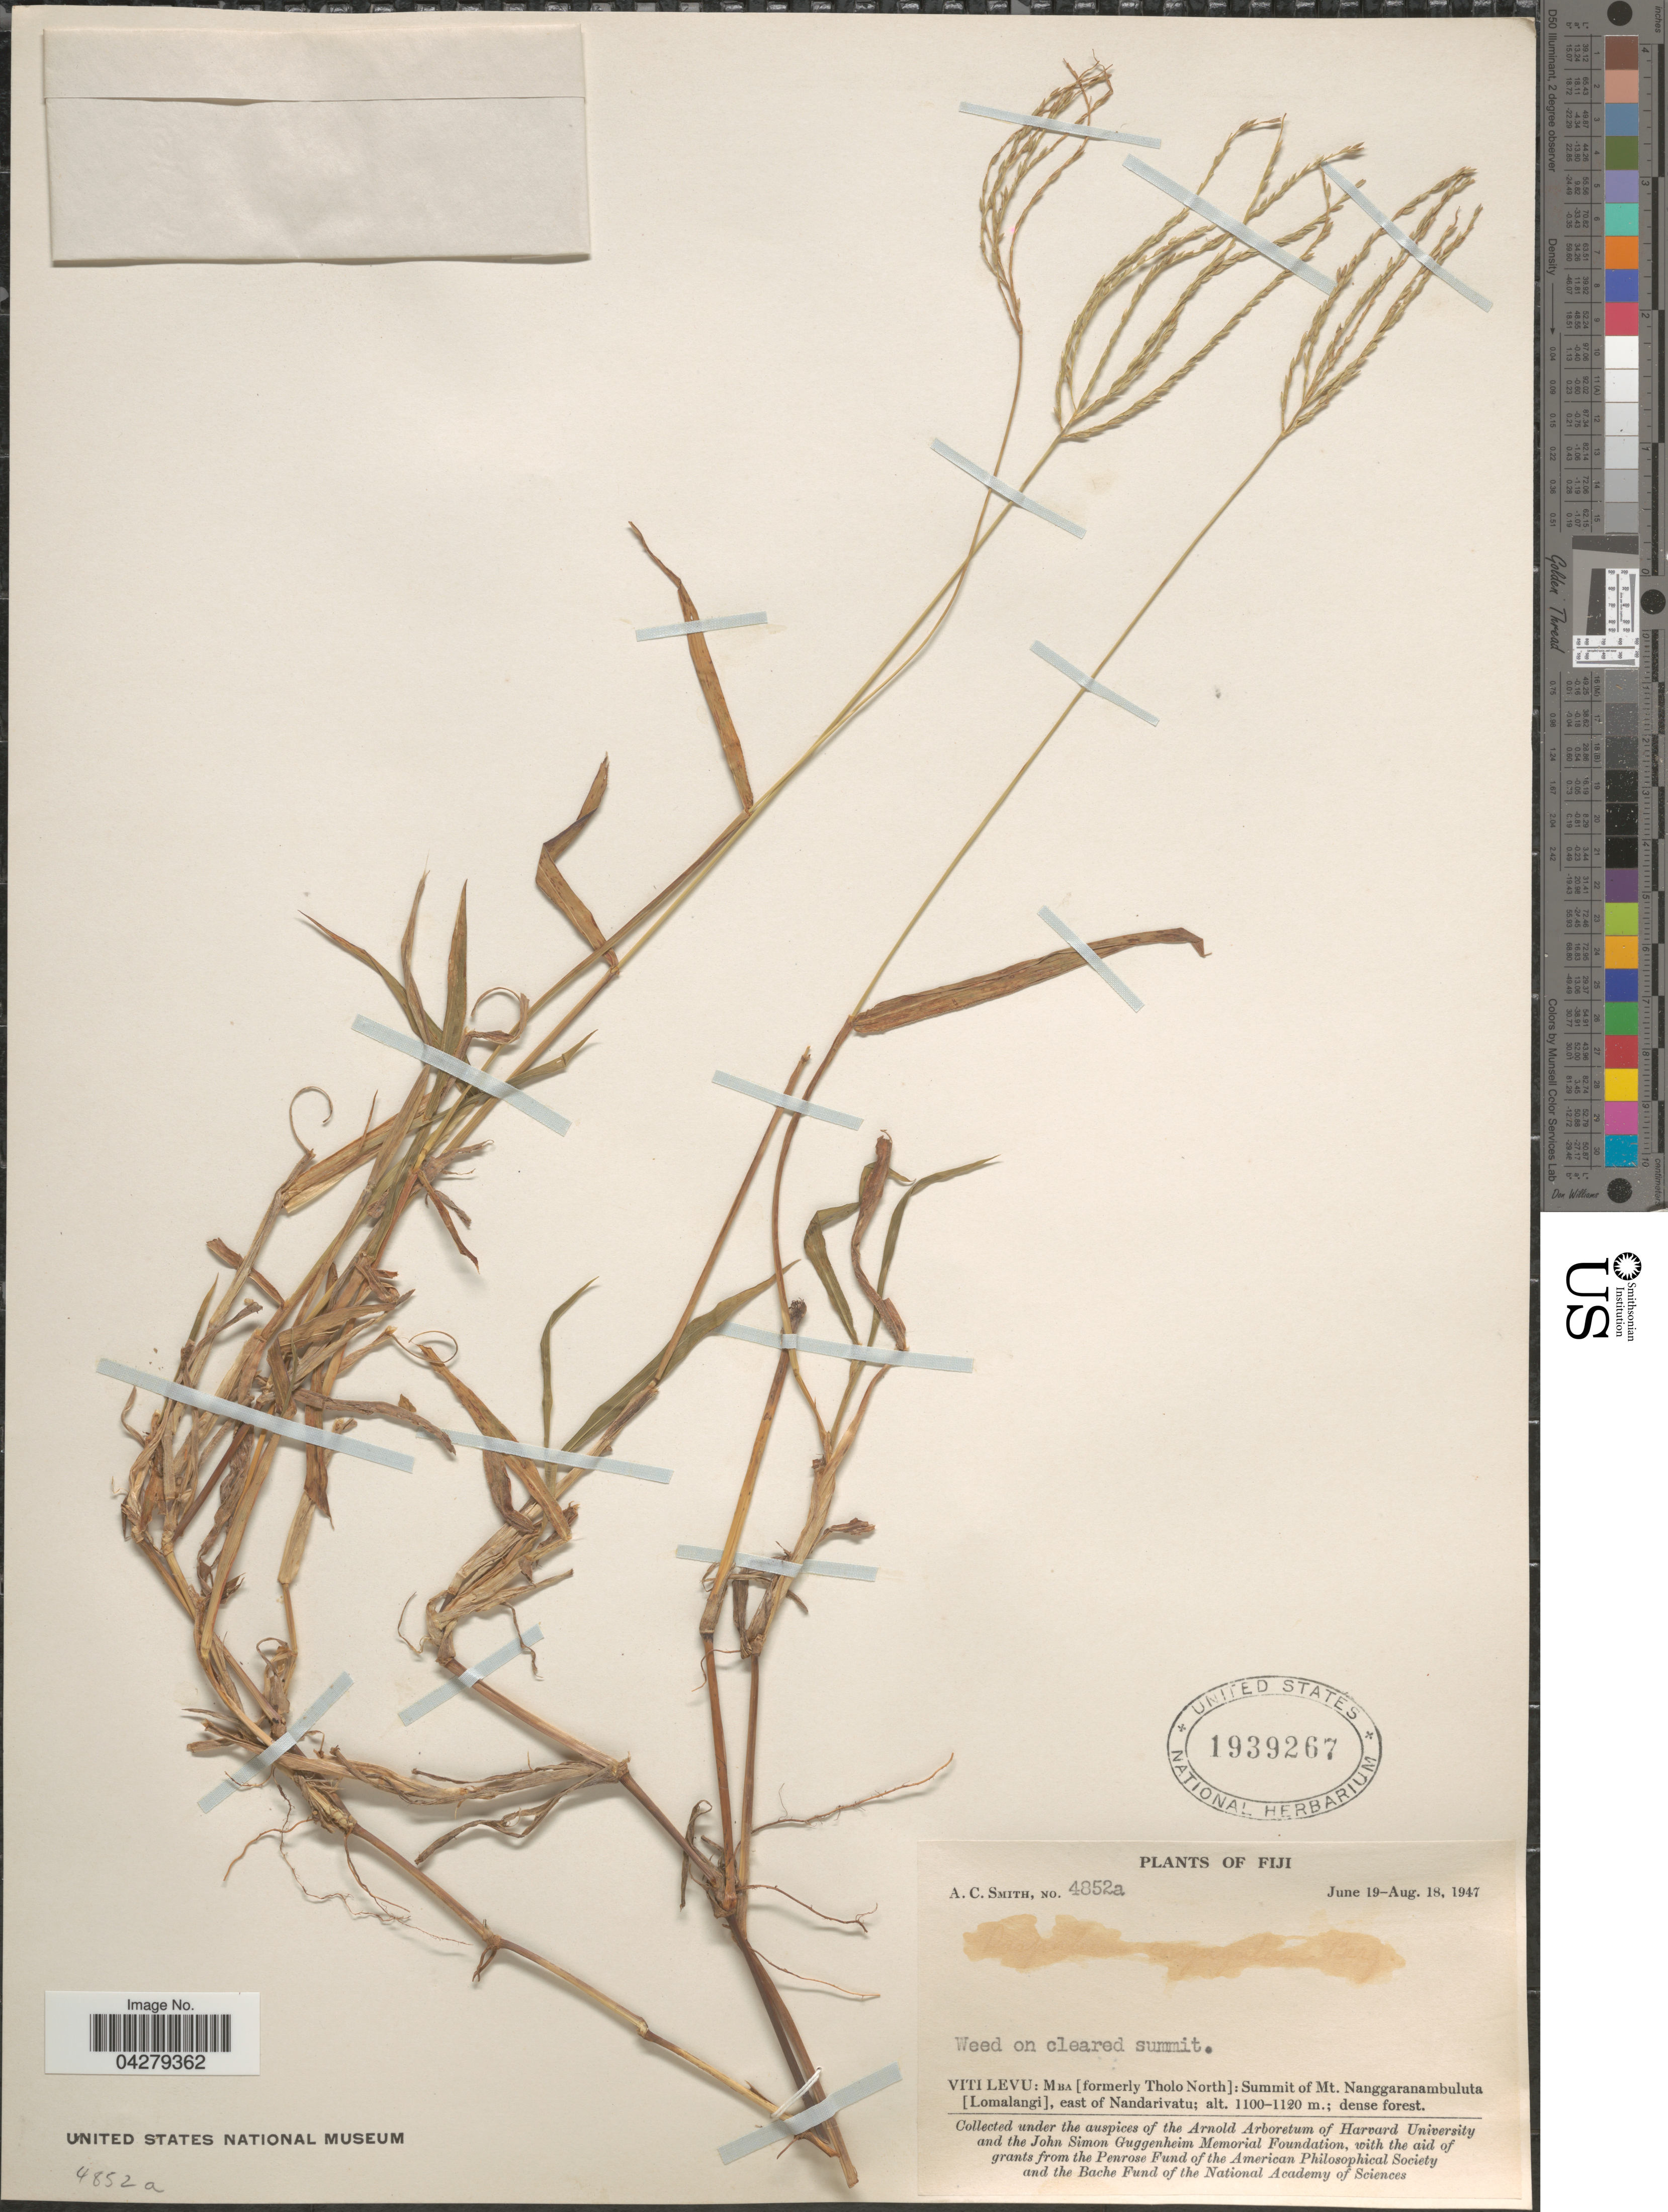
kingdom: Plantae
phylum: Tracheophyta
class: Liliopsida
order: Poales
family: Poaceae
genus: Digitaria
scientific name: Digitaria sp.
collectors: A. C. Smith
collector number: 4852a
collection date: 1947-06-19/1947-08-18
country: Fiji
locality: Viti Levu: Mba [formerly Tholo North]: Summit of Mt. Nanggaranambuluta [Lomalangi], east of Nandarivatu.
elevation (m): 1100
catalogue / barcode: US 1939267